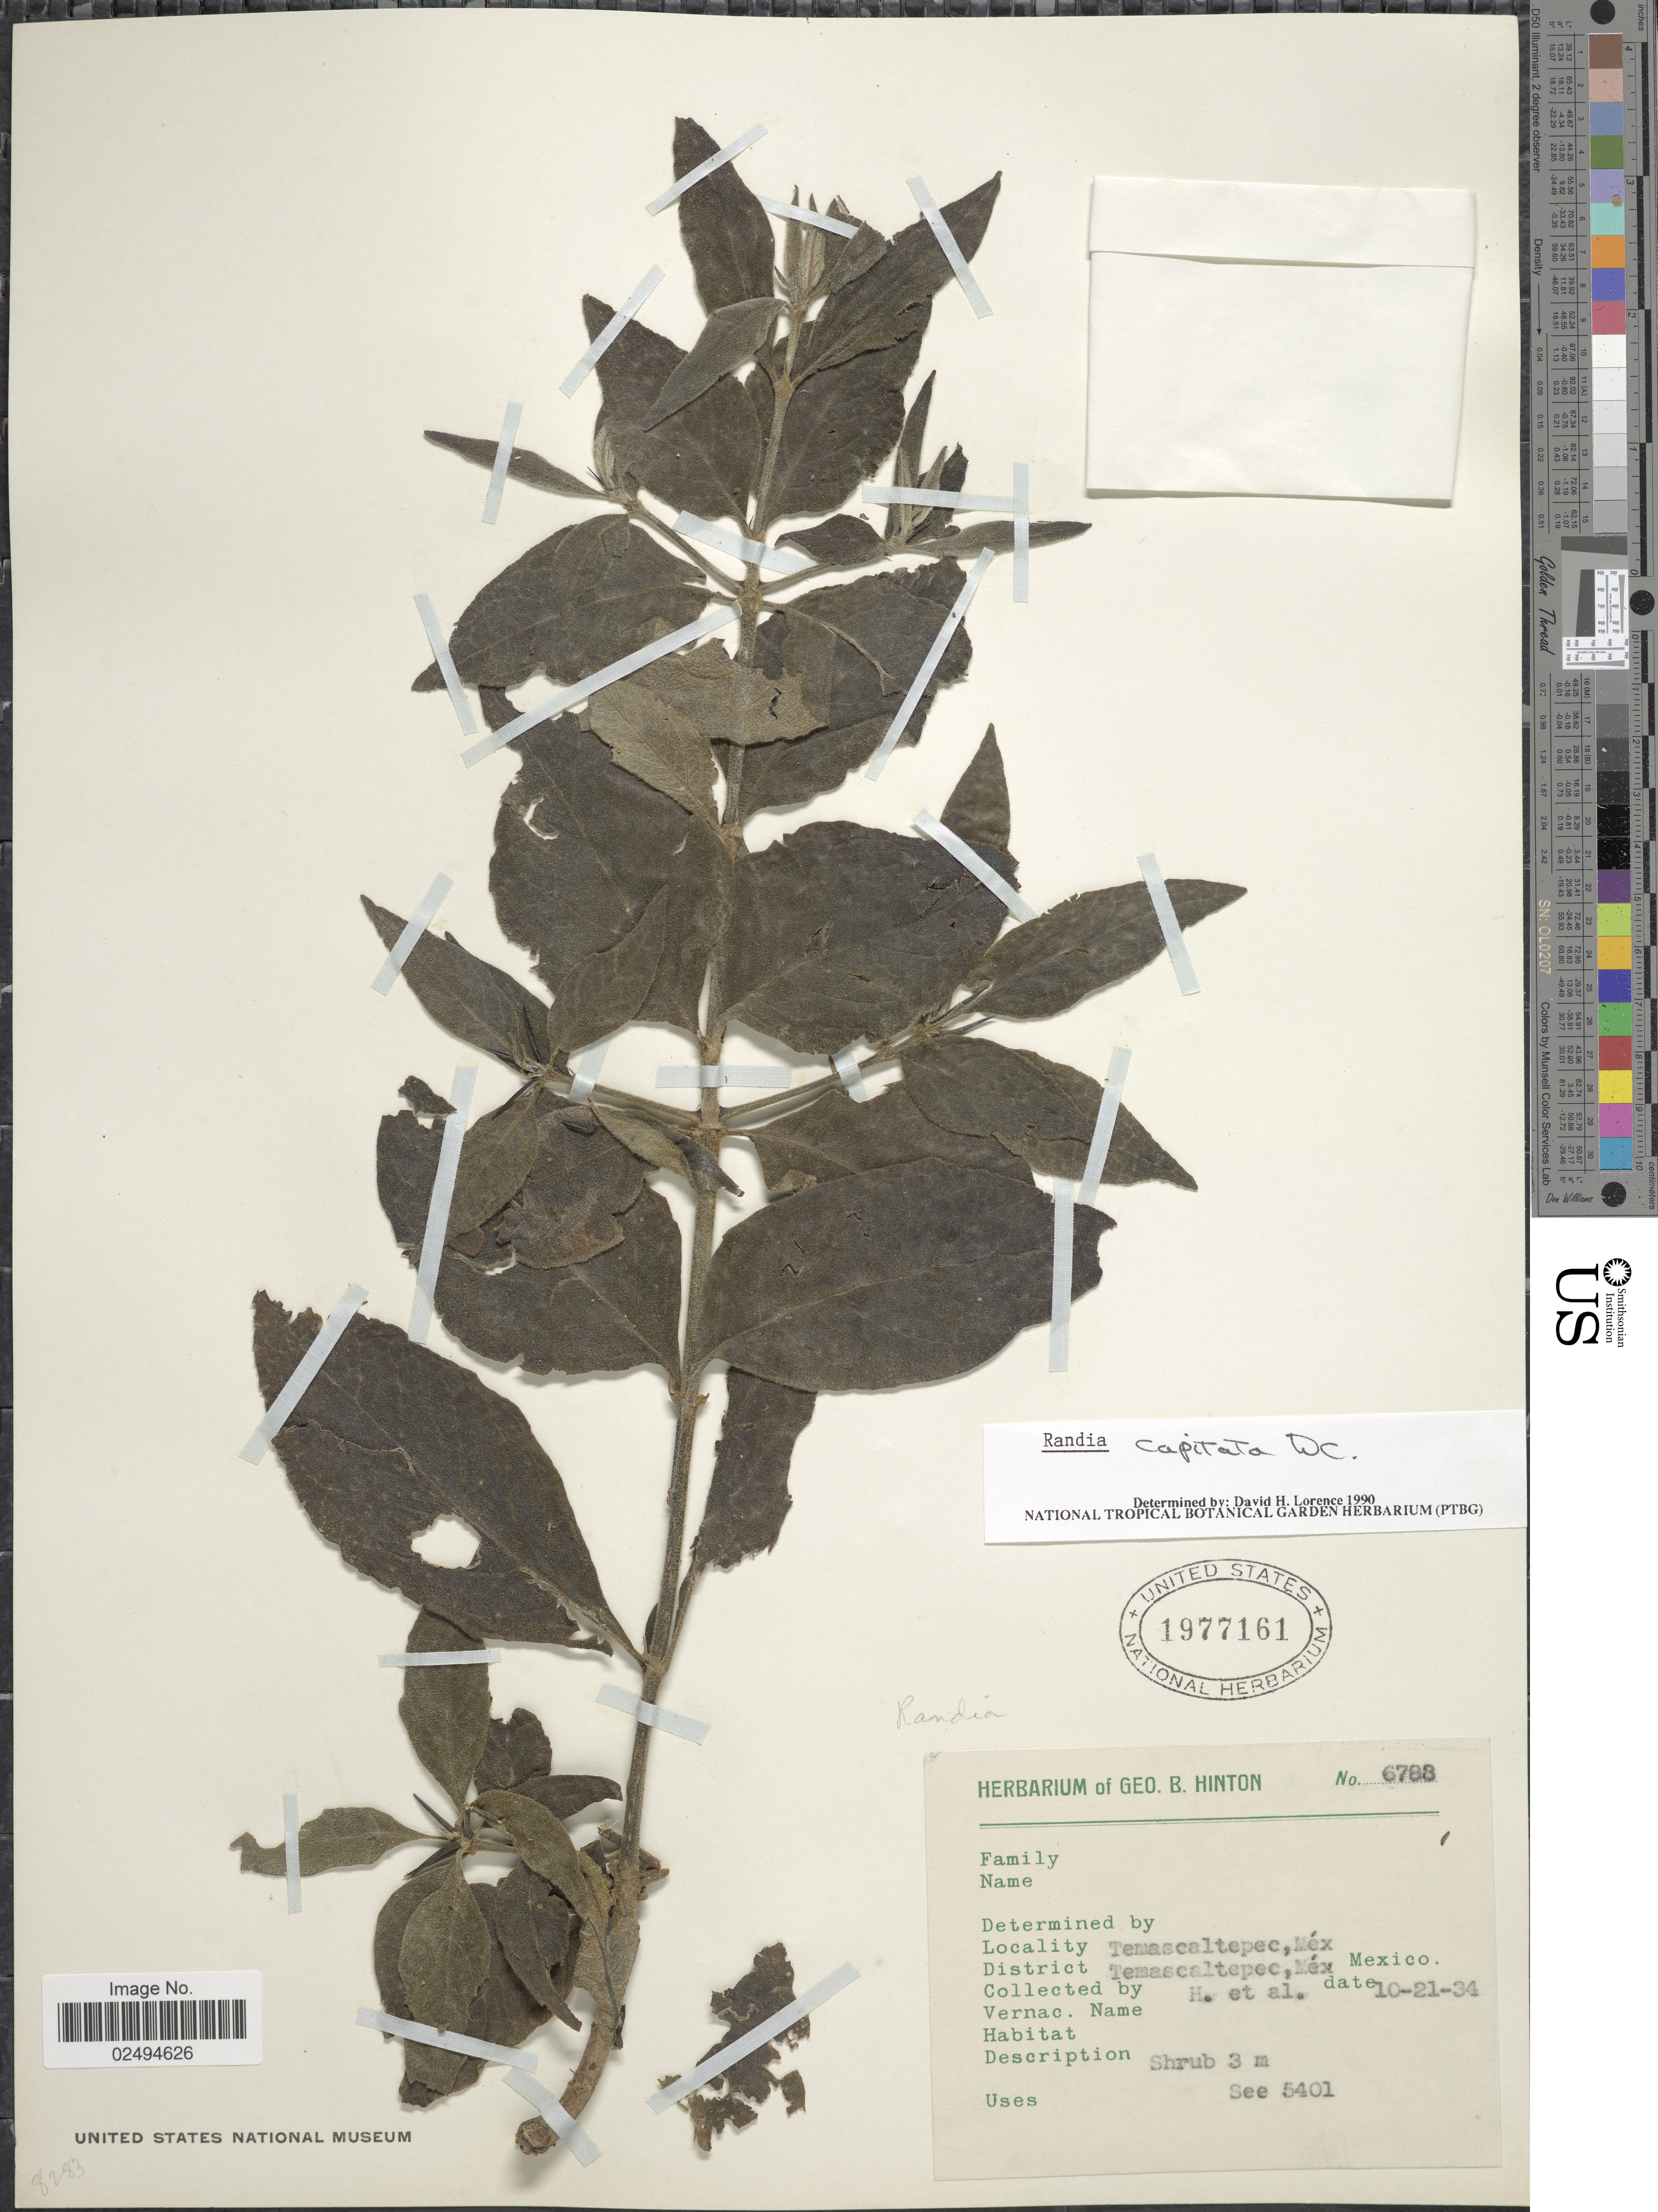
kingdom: Plantae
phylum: Tracheophyta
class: Magnoliopsida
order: Gentianales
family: Rubiaceae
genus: Randia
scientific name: Randia capitata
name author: DC.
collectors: G. B. Hinton & et al.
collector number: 6783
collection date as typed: Transcribed d/m/y: 21/10/34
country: Mexico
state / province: México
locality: Temascaltepec, District Temascaltepec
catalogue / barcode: US 1977161